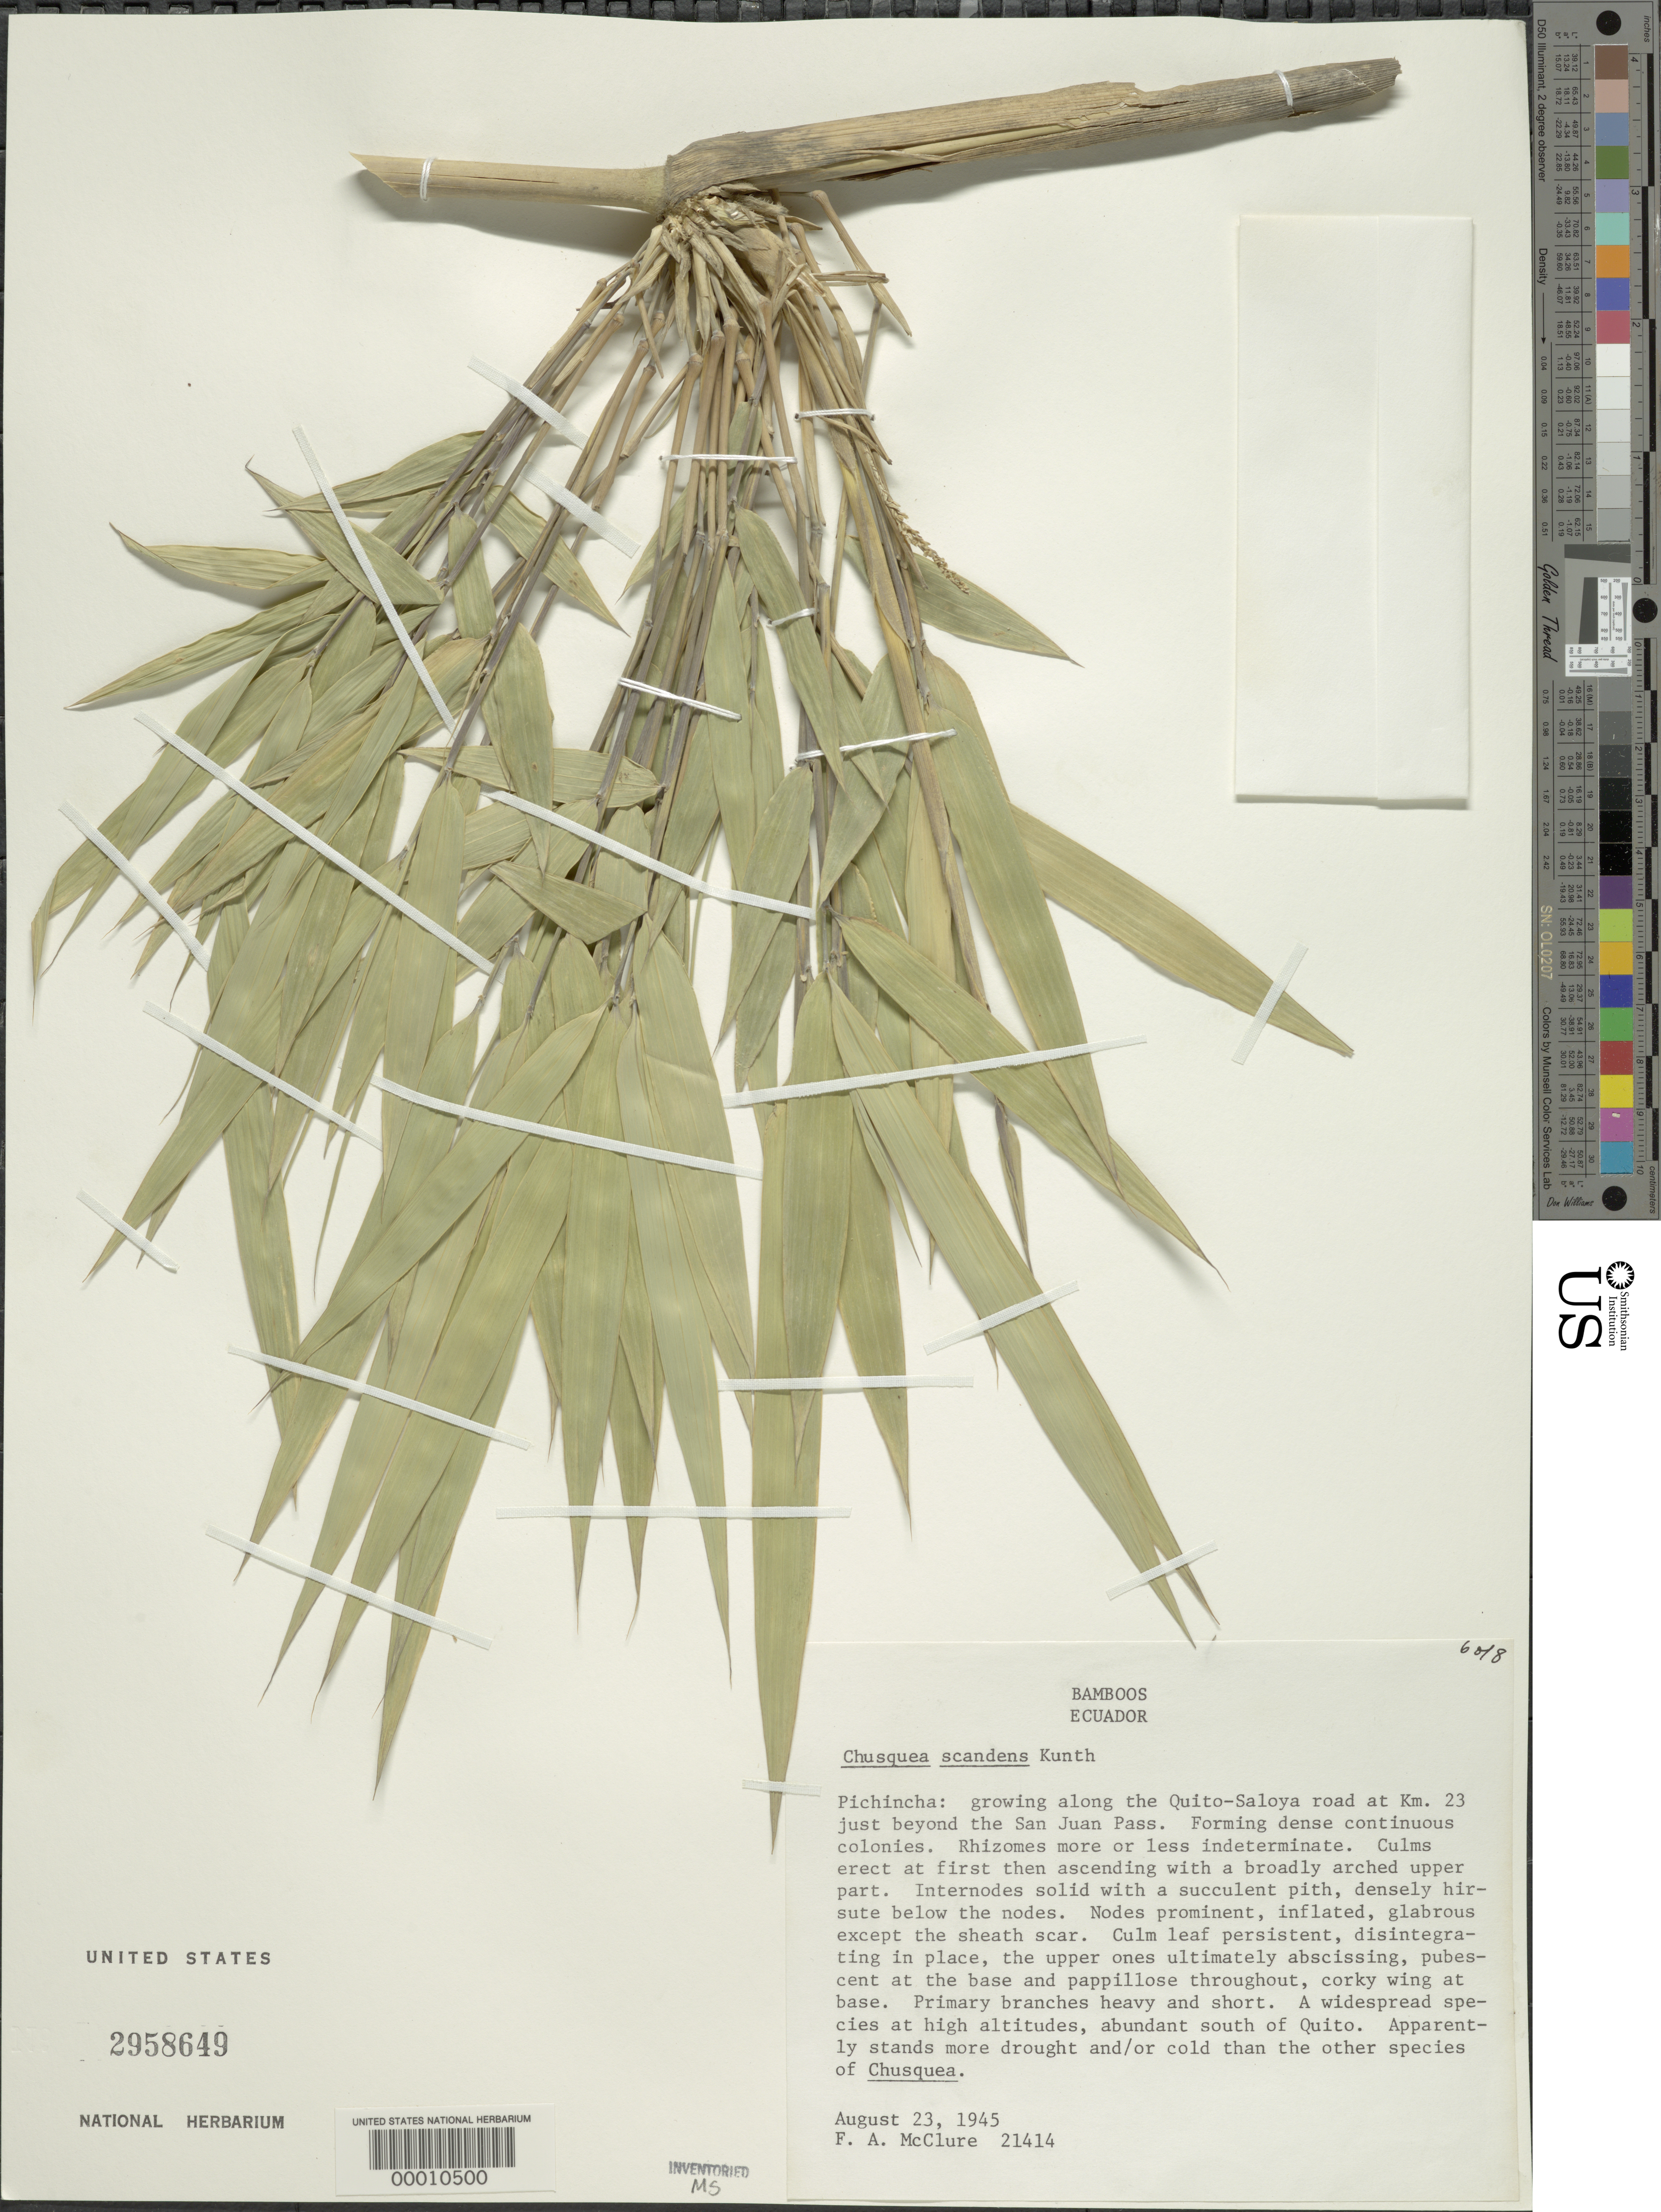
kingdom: Plantae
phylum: Tracheophyta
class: Liliopsida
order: Poales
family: Poaceae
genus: Chusquea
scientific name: Chusquea scandens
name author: Kunth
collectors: F. A. McClure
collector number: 21414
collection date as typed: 23 Aug 1945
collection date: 1945-08-23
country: Ecuador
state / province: Pichincha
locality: Quito, saloya, San Juan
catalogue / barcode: US 2958649